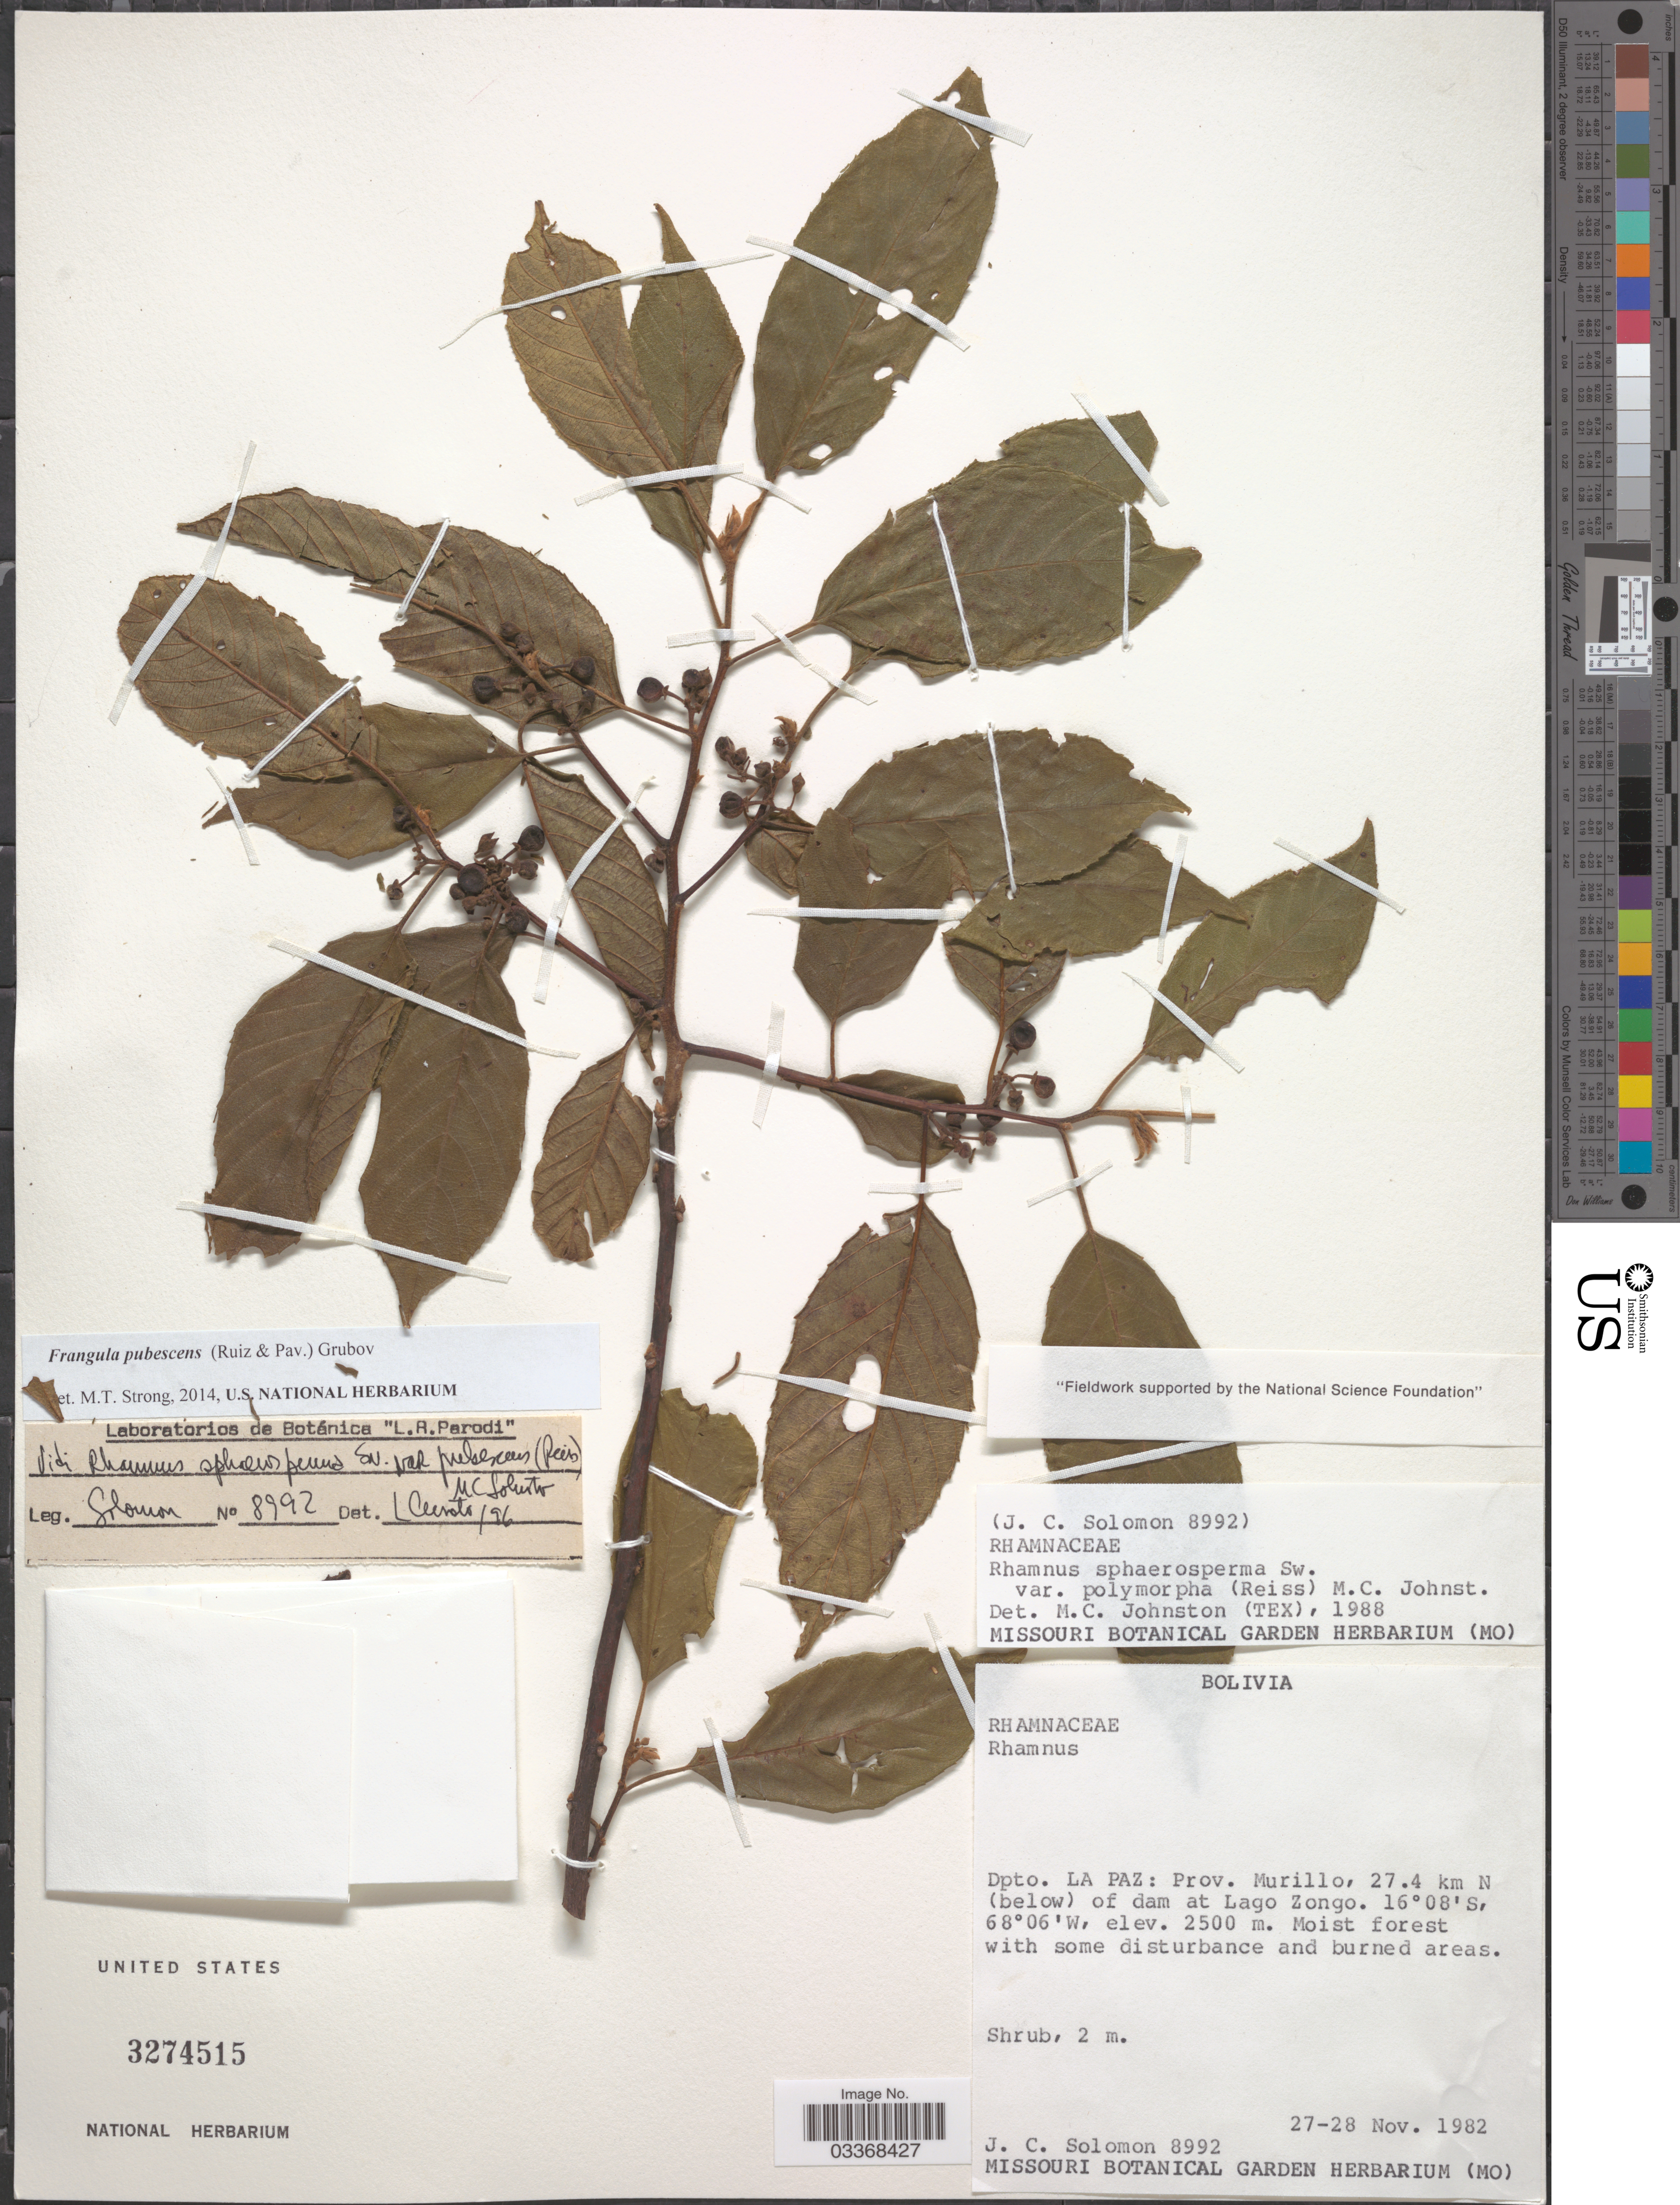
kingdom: Plantae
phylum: Tracheophyta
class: Magnoliopsida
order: Rosales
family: Rhamnaceae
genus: Frangula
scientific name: Frangula pubescens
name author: (Ruiz & Pav.) Grubov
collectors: J. C. Solomon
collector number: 8992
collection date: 1982-11-27/1982-11-28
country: Bolivia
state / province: La Paz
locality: Dpto. La Paz: Prov. Murillo, 27.4 km N (below) of dam at Lago Zongo.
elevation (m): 2500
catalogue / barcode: US 3274515